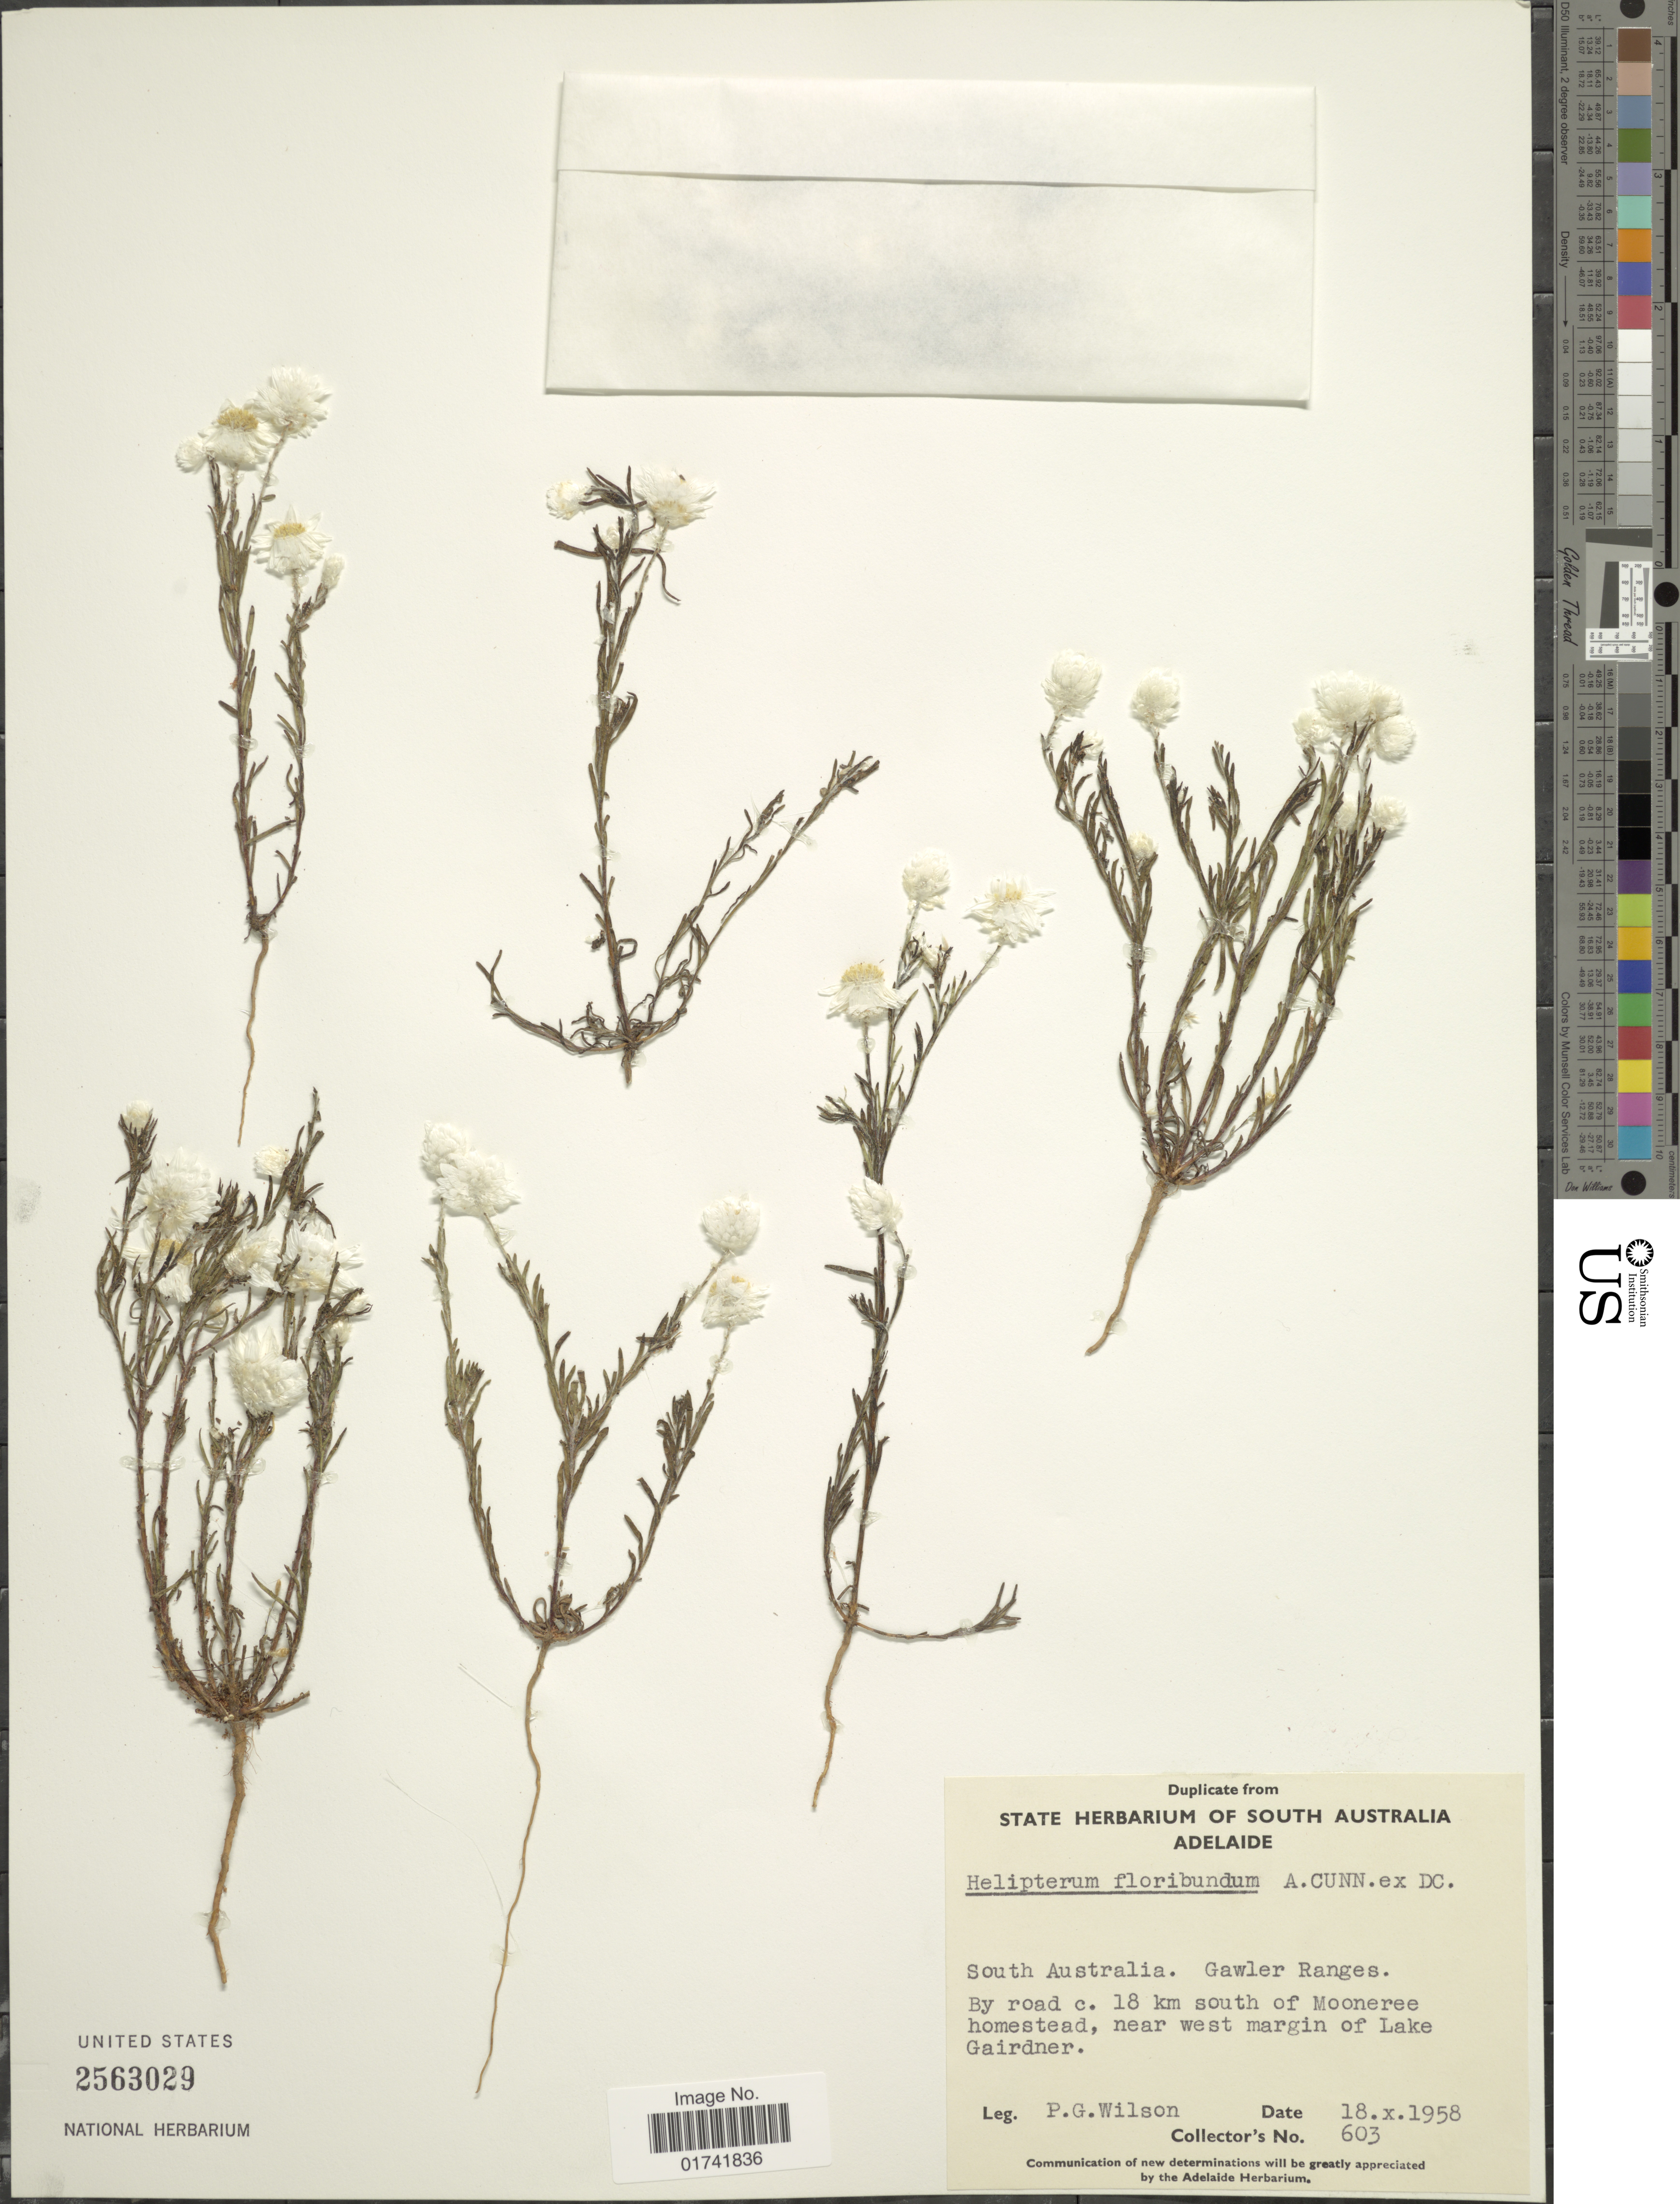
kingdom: Plantae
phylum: Tracheophyta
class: Magnoliopsida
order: Asterales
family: Asteraceae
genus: Rhodanthe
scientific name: Rhodanthe floribunda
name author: (A. Cunn. ex DC.) Paul G. Wilson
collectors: P. Wilson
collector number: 603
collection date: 1958-10-18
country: Australia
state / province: South Australia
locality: Gawler Ranges, by road c. 18 km south of Mooneree homestead, near west margin of Lake Gairdner.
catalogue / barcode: US 2563029